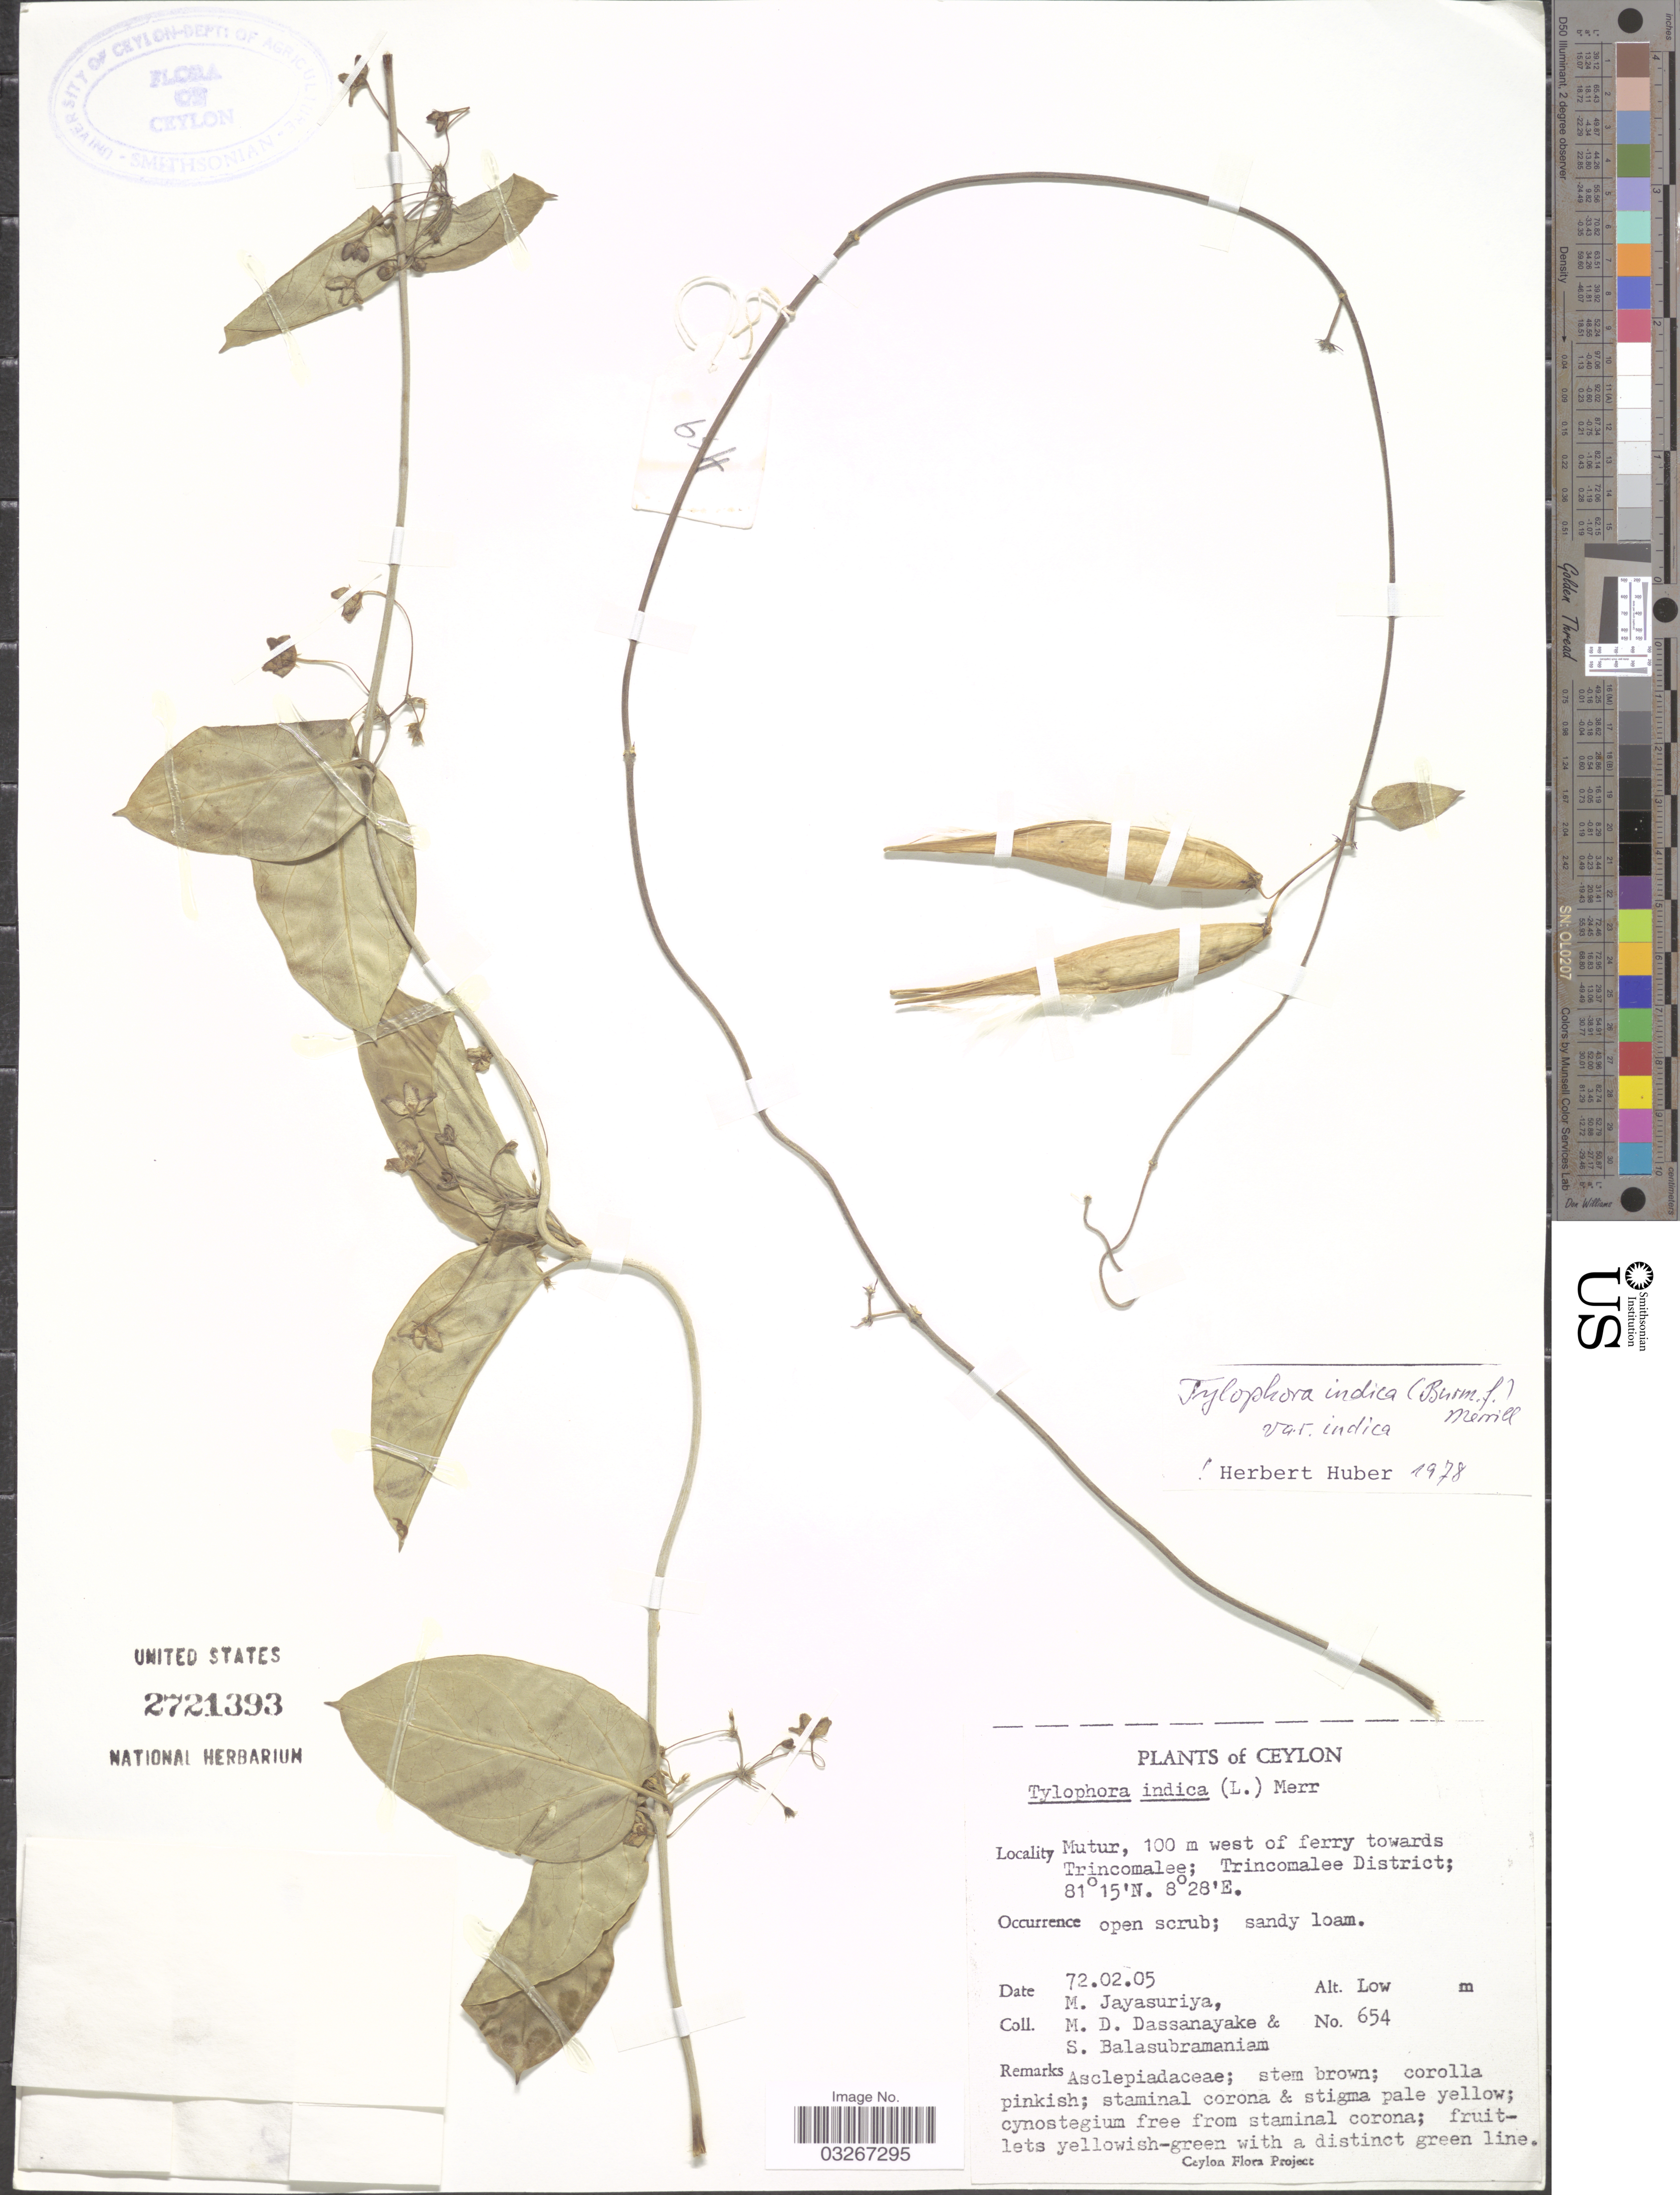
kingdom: Plantae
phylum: Tracheophyta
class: Magnoliopsida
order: Gentianales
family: Apocynaceae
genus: Tylophora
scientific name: Tylophora indica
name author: Merr.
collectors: M. Jayasuriya, M. D. Dassanayake & S. Balasubramaniam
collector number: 654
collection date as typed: Transcribed d/m/y: 5/2/72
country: Sri Lanka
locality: Ceylon. Mutur, 100 m west of ferry towards Trincomalee; Trincomalee District.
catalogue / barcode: US 2721393